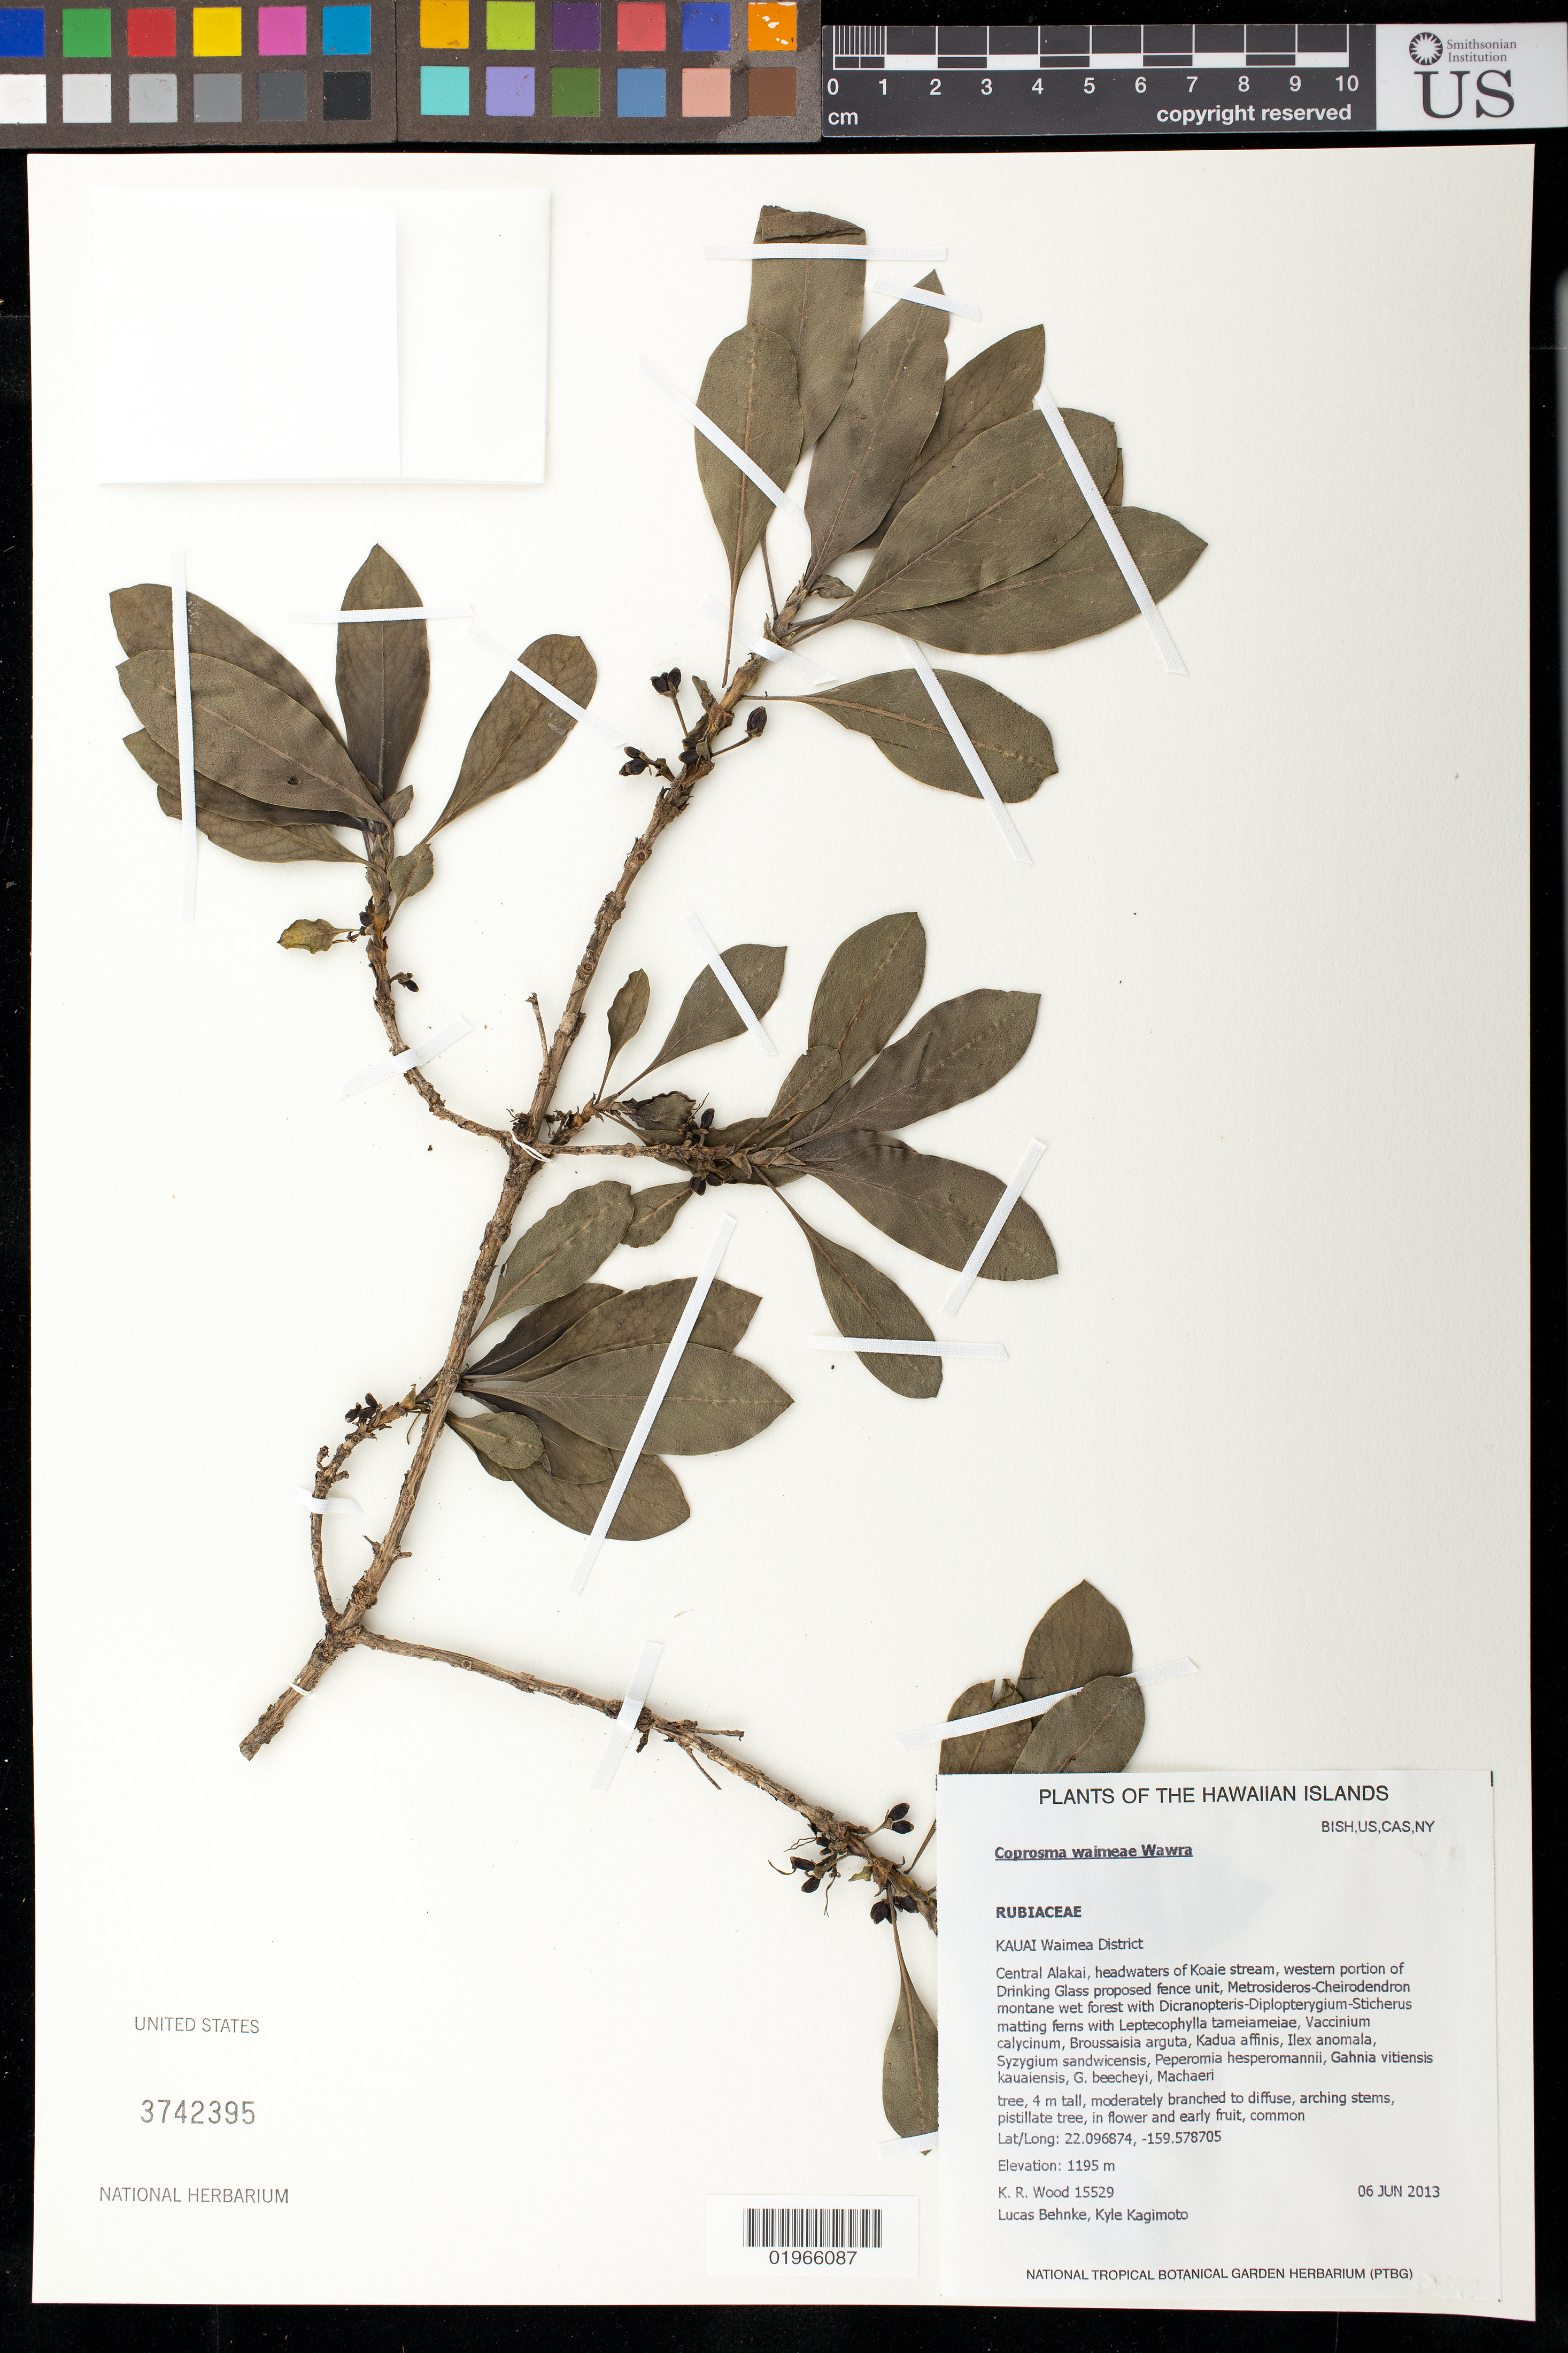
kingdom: Plantae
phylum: Tracheophyta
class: Magnoliopsida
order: Gentianales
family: Rubiaceae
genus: Coprosma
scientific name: Coprosma waimeae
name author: Wawra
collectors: K. R. Wood, L. Behnke & K. Kagimoto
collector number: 15529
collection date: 2013-06-06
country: United States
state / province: Hawaii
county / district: Kauai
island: Kaua'i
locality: Waimea District, Central Alakai, headwaters of Koaie stream, western portion of Drinking Glass proposed fence unit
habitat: Montane wet forest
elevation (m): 1195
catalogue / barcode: US 3742395